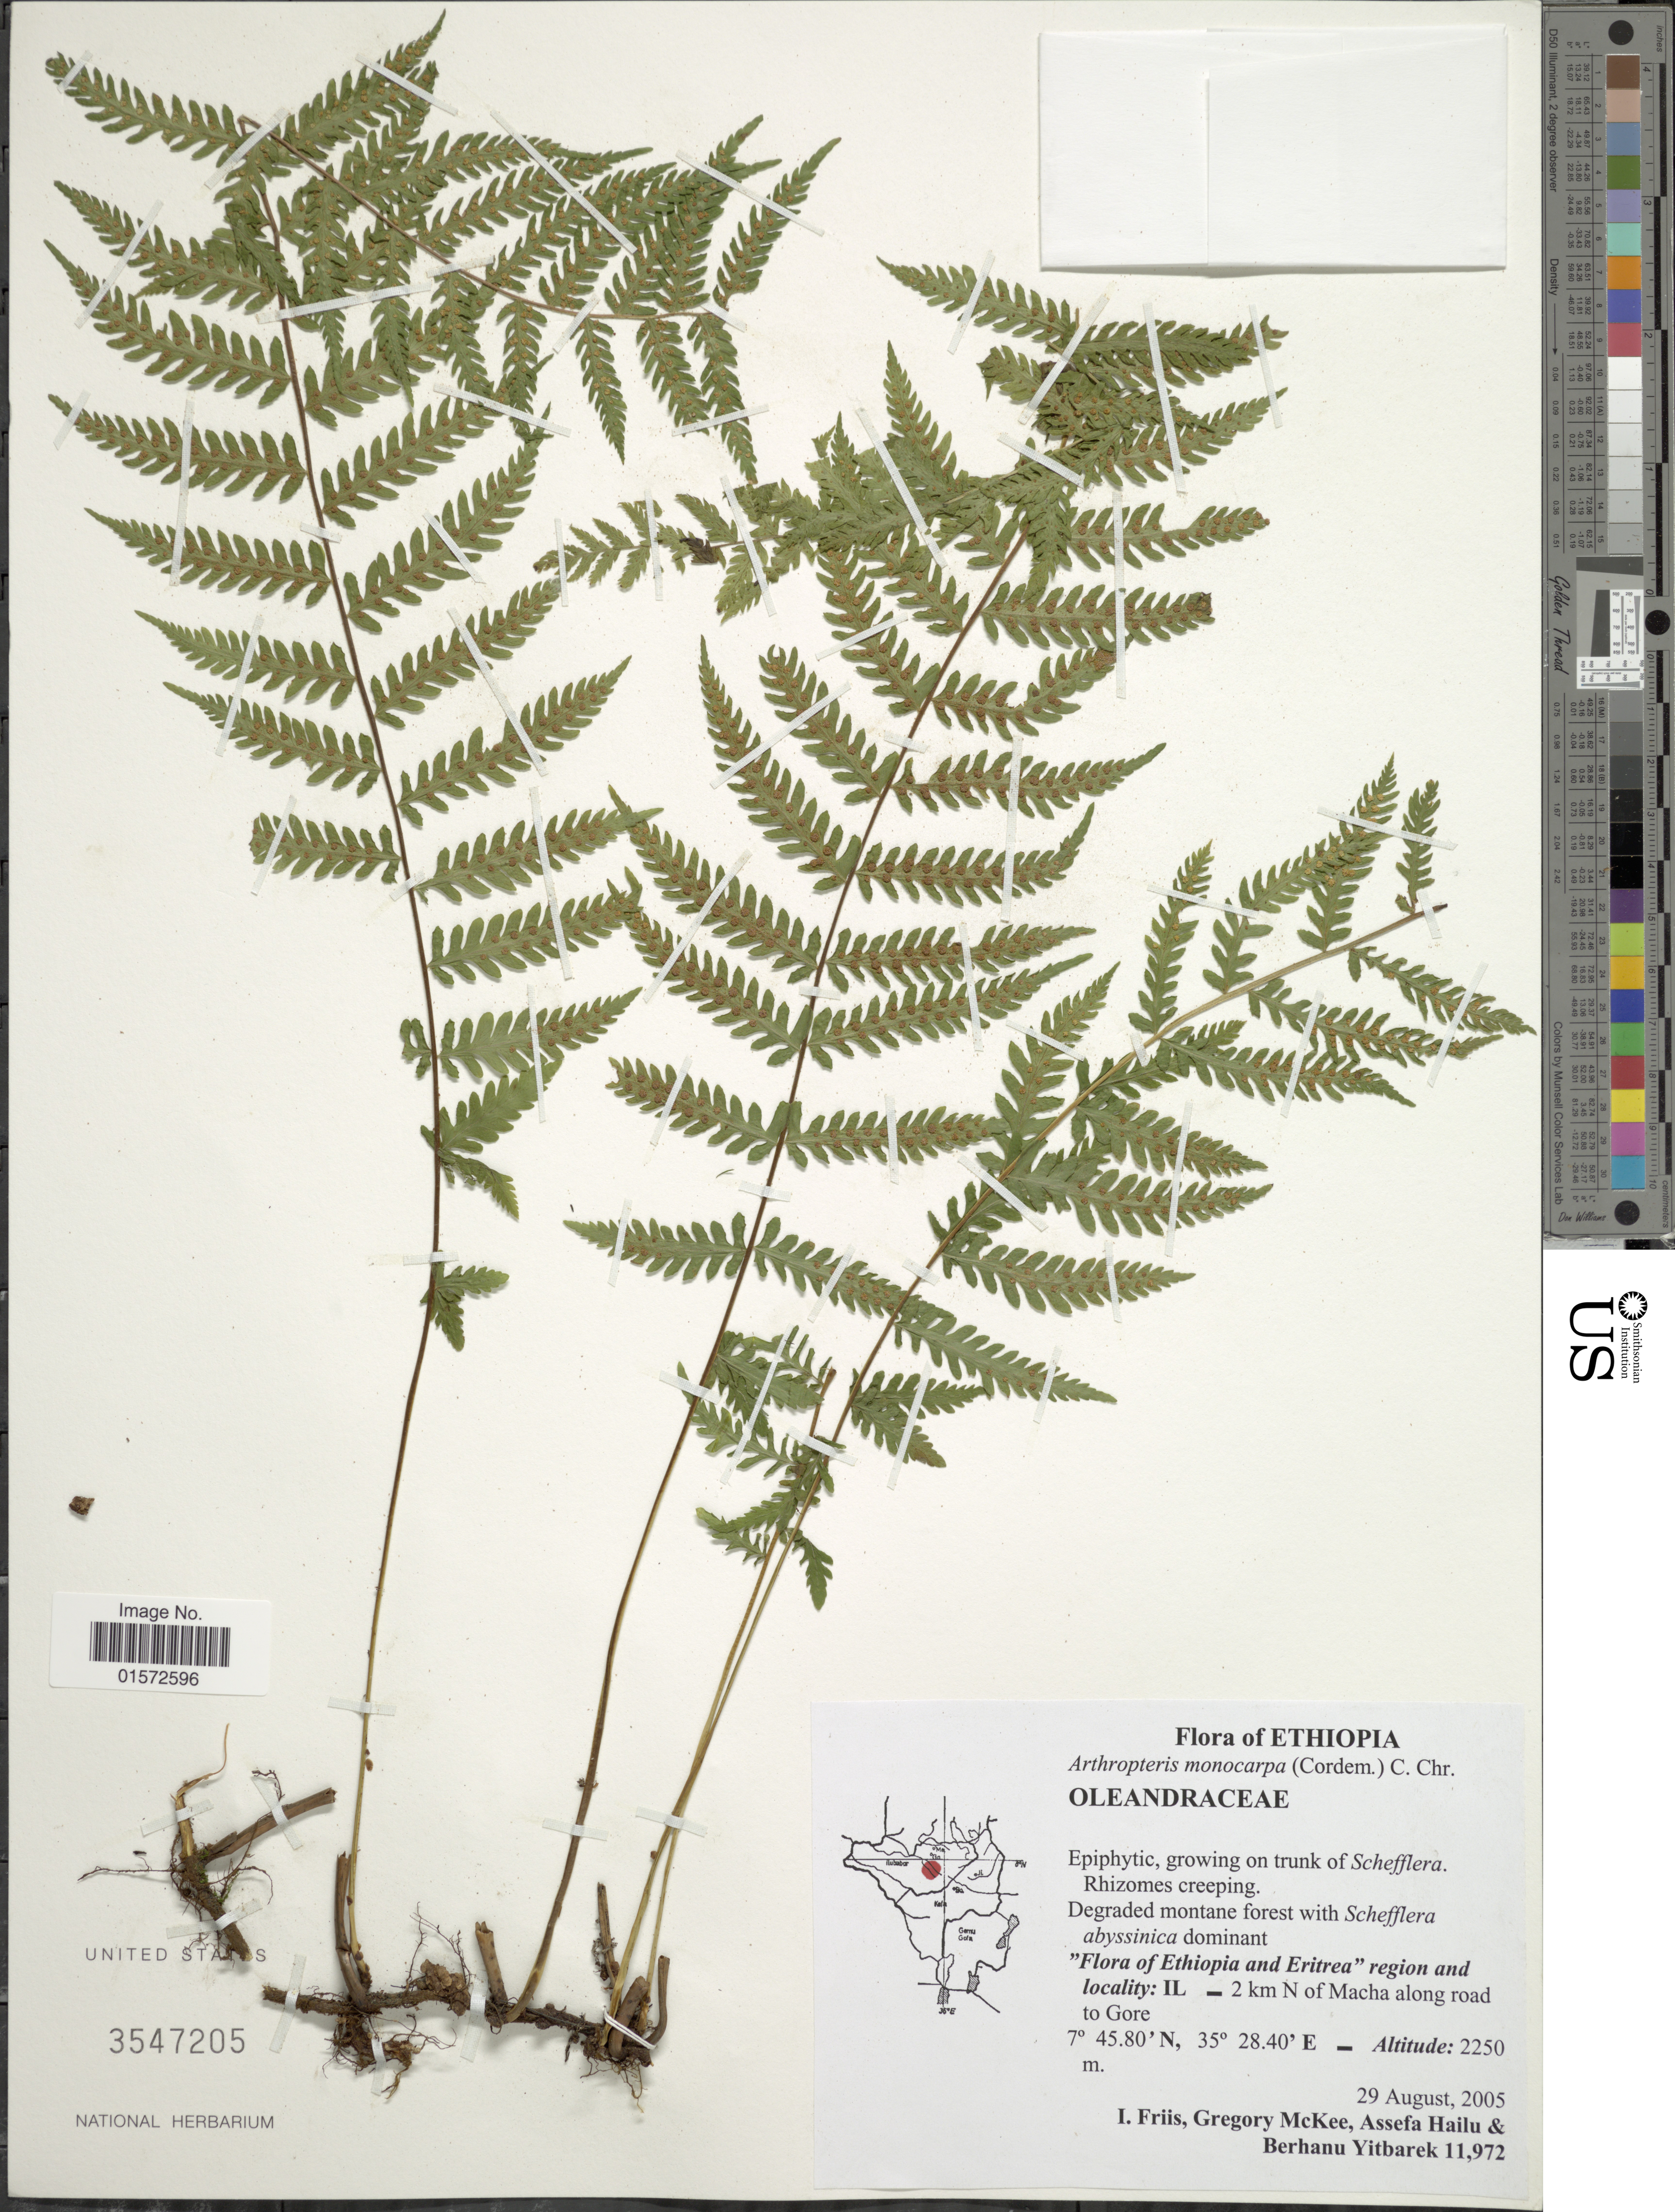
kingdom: Plantae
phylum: Tracheophyta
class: Polypodiopsida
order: Polypodiales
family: Tectariaceae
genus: Arthropteris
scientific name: Arthropteris monocarpa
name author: (Cordem.) C. Chr.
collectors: I. Friis, G. S. McKee, A. Hailu & B. Yitbarek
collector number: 11972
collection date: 2005-08-29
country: Ethiopia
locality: Ethpiopia and Eritrea region and Locality. 2 km N of Macha along road to Gore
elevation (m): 2250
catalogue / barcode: US 3547205